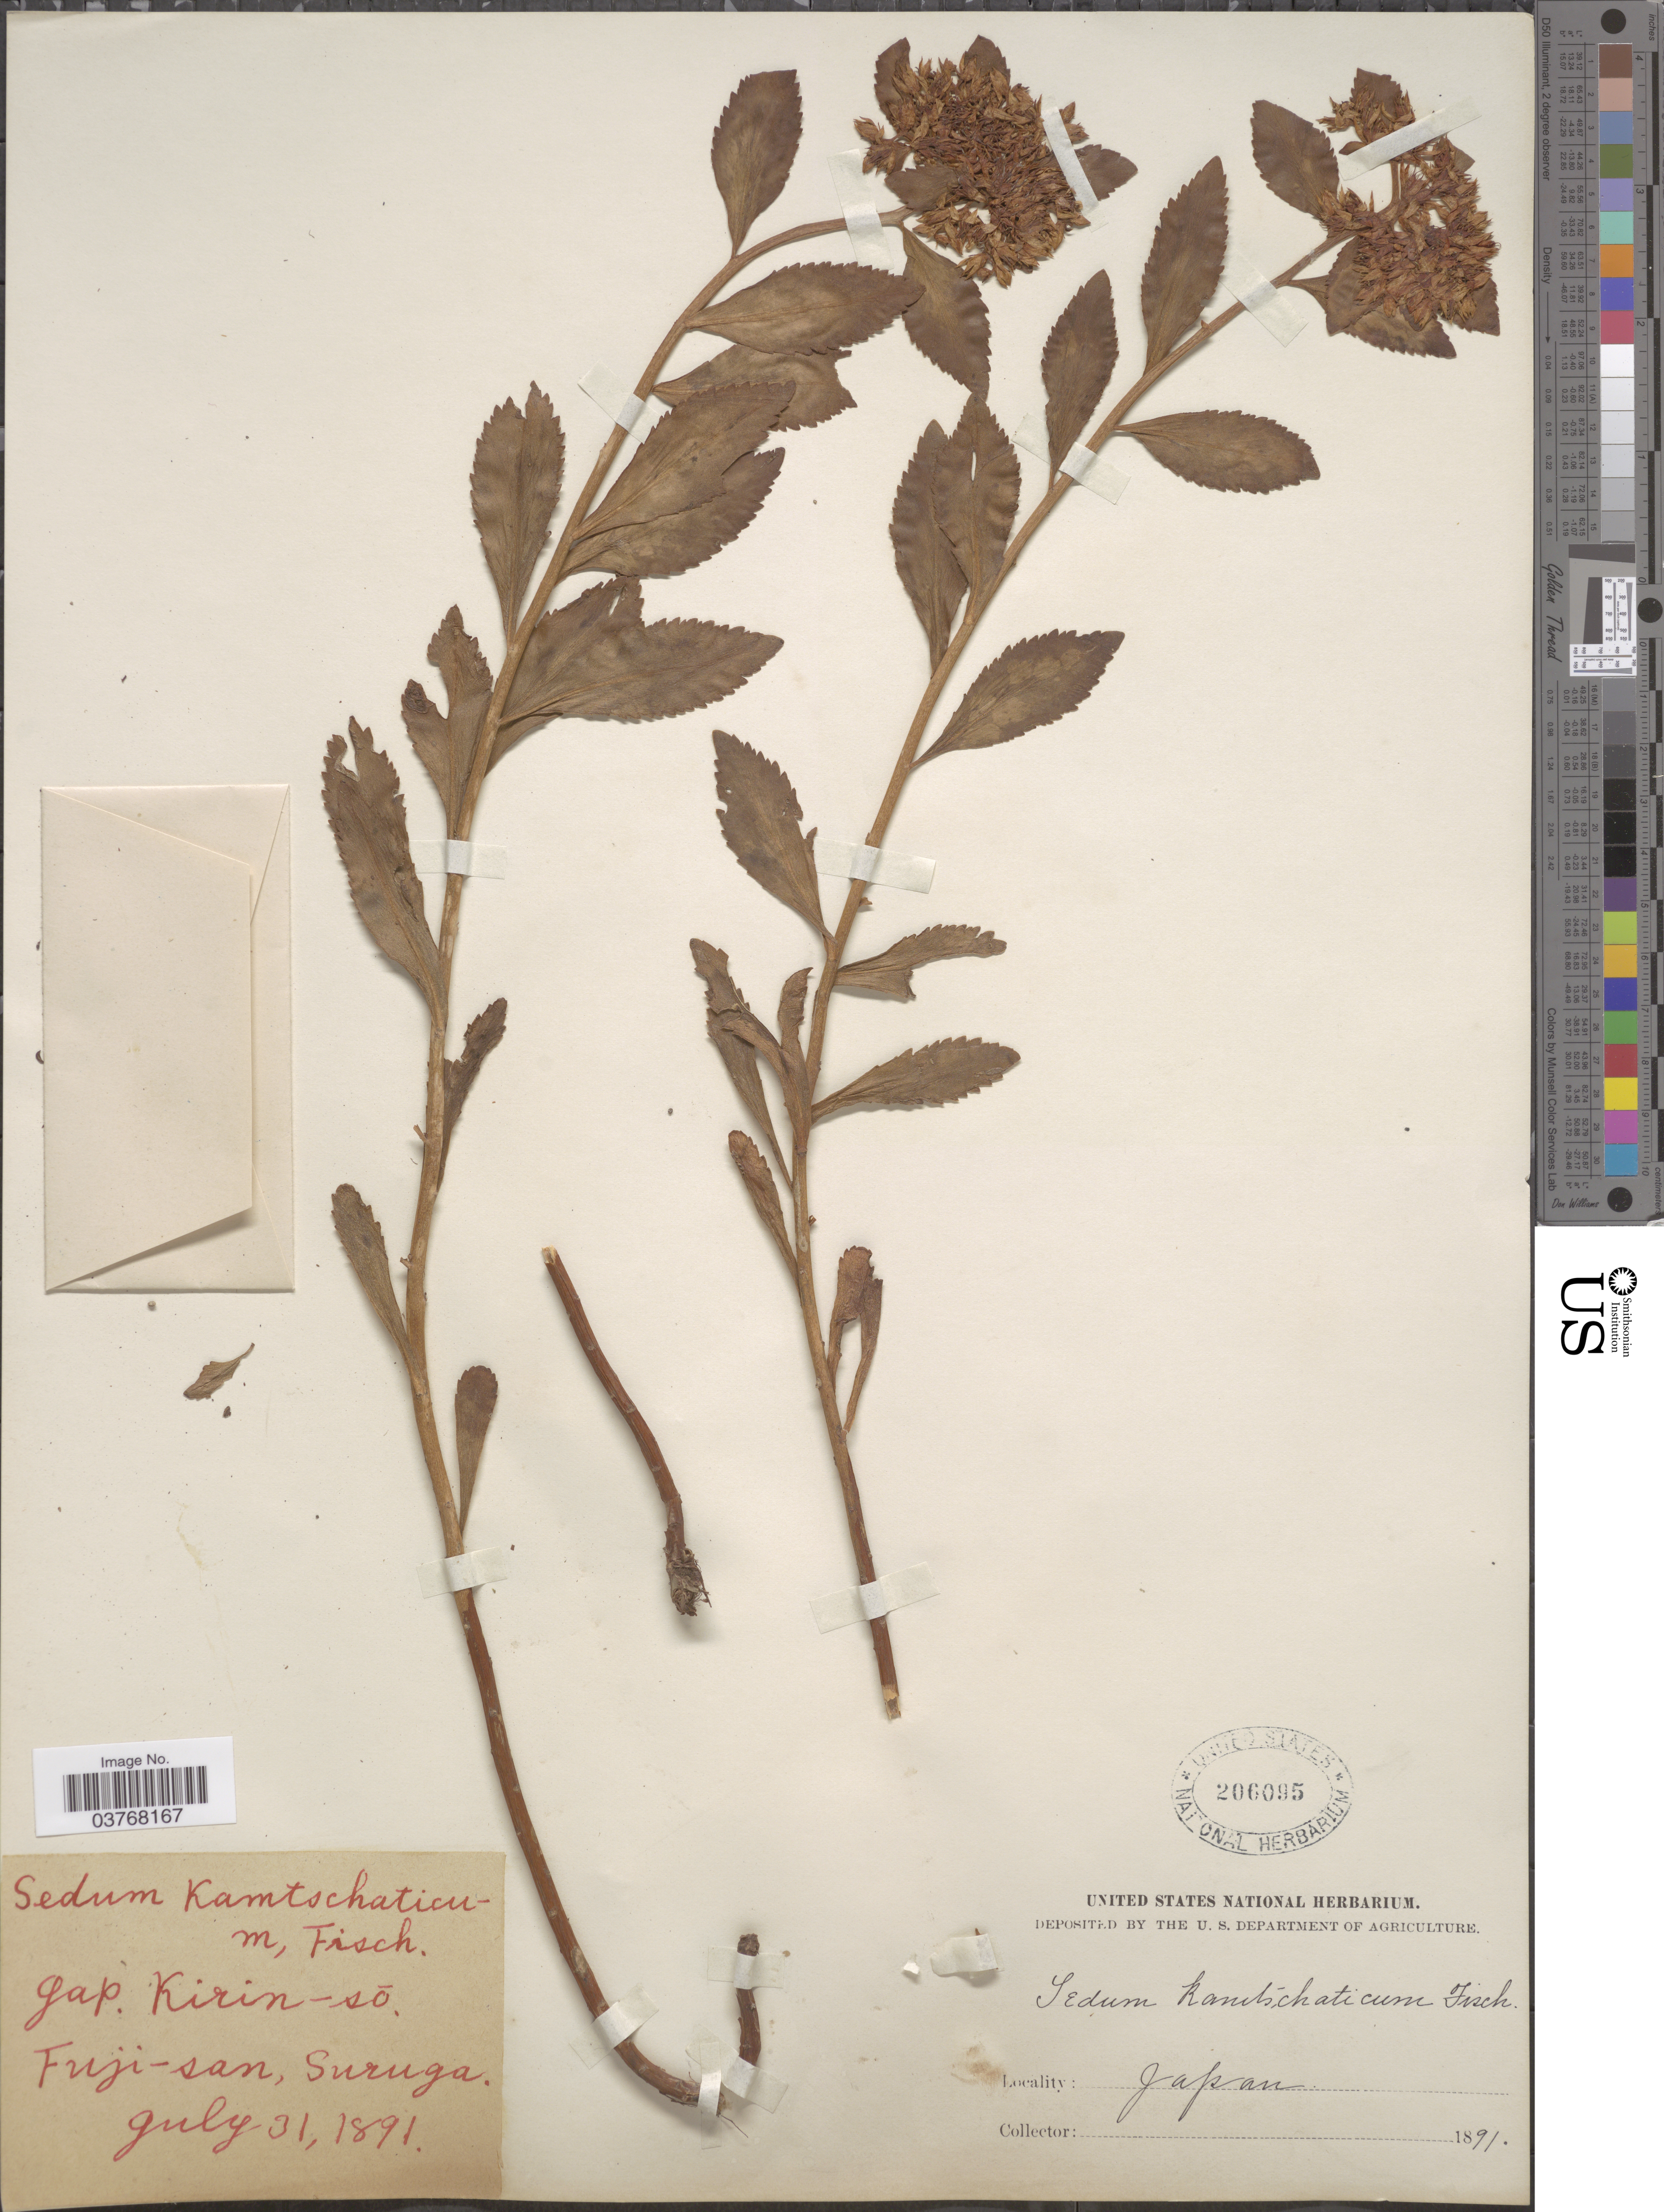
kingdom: Plantae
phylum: Tracheophyta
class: Magnoliopsida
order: Saxifragales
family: Crassulaceae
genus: Sedum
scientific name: Sedum kamtschaticum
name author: Fisch. & C.A. Mey.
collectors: ex herb. United States National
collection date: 1891-07-31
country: Japan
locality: Fuji-san, Suruga.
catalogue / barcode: US 206095